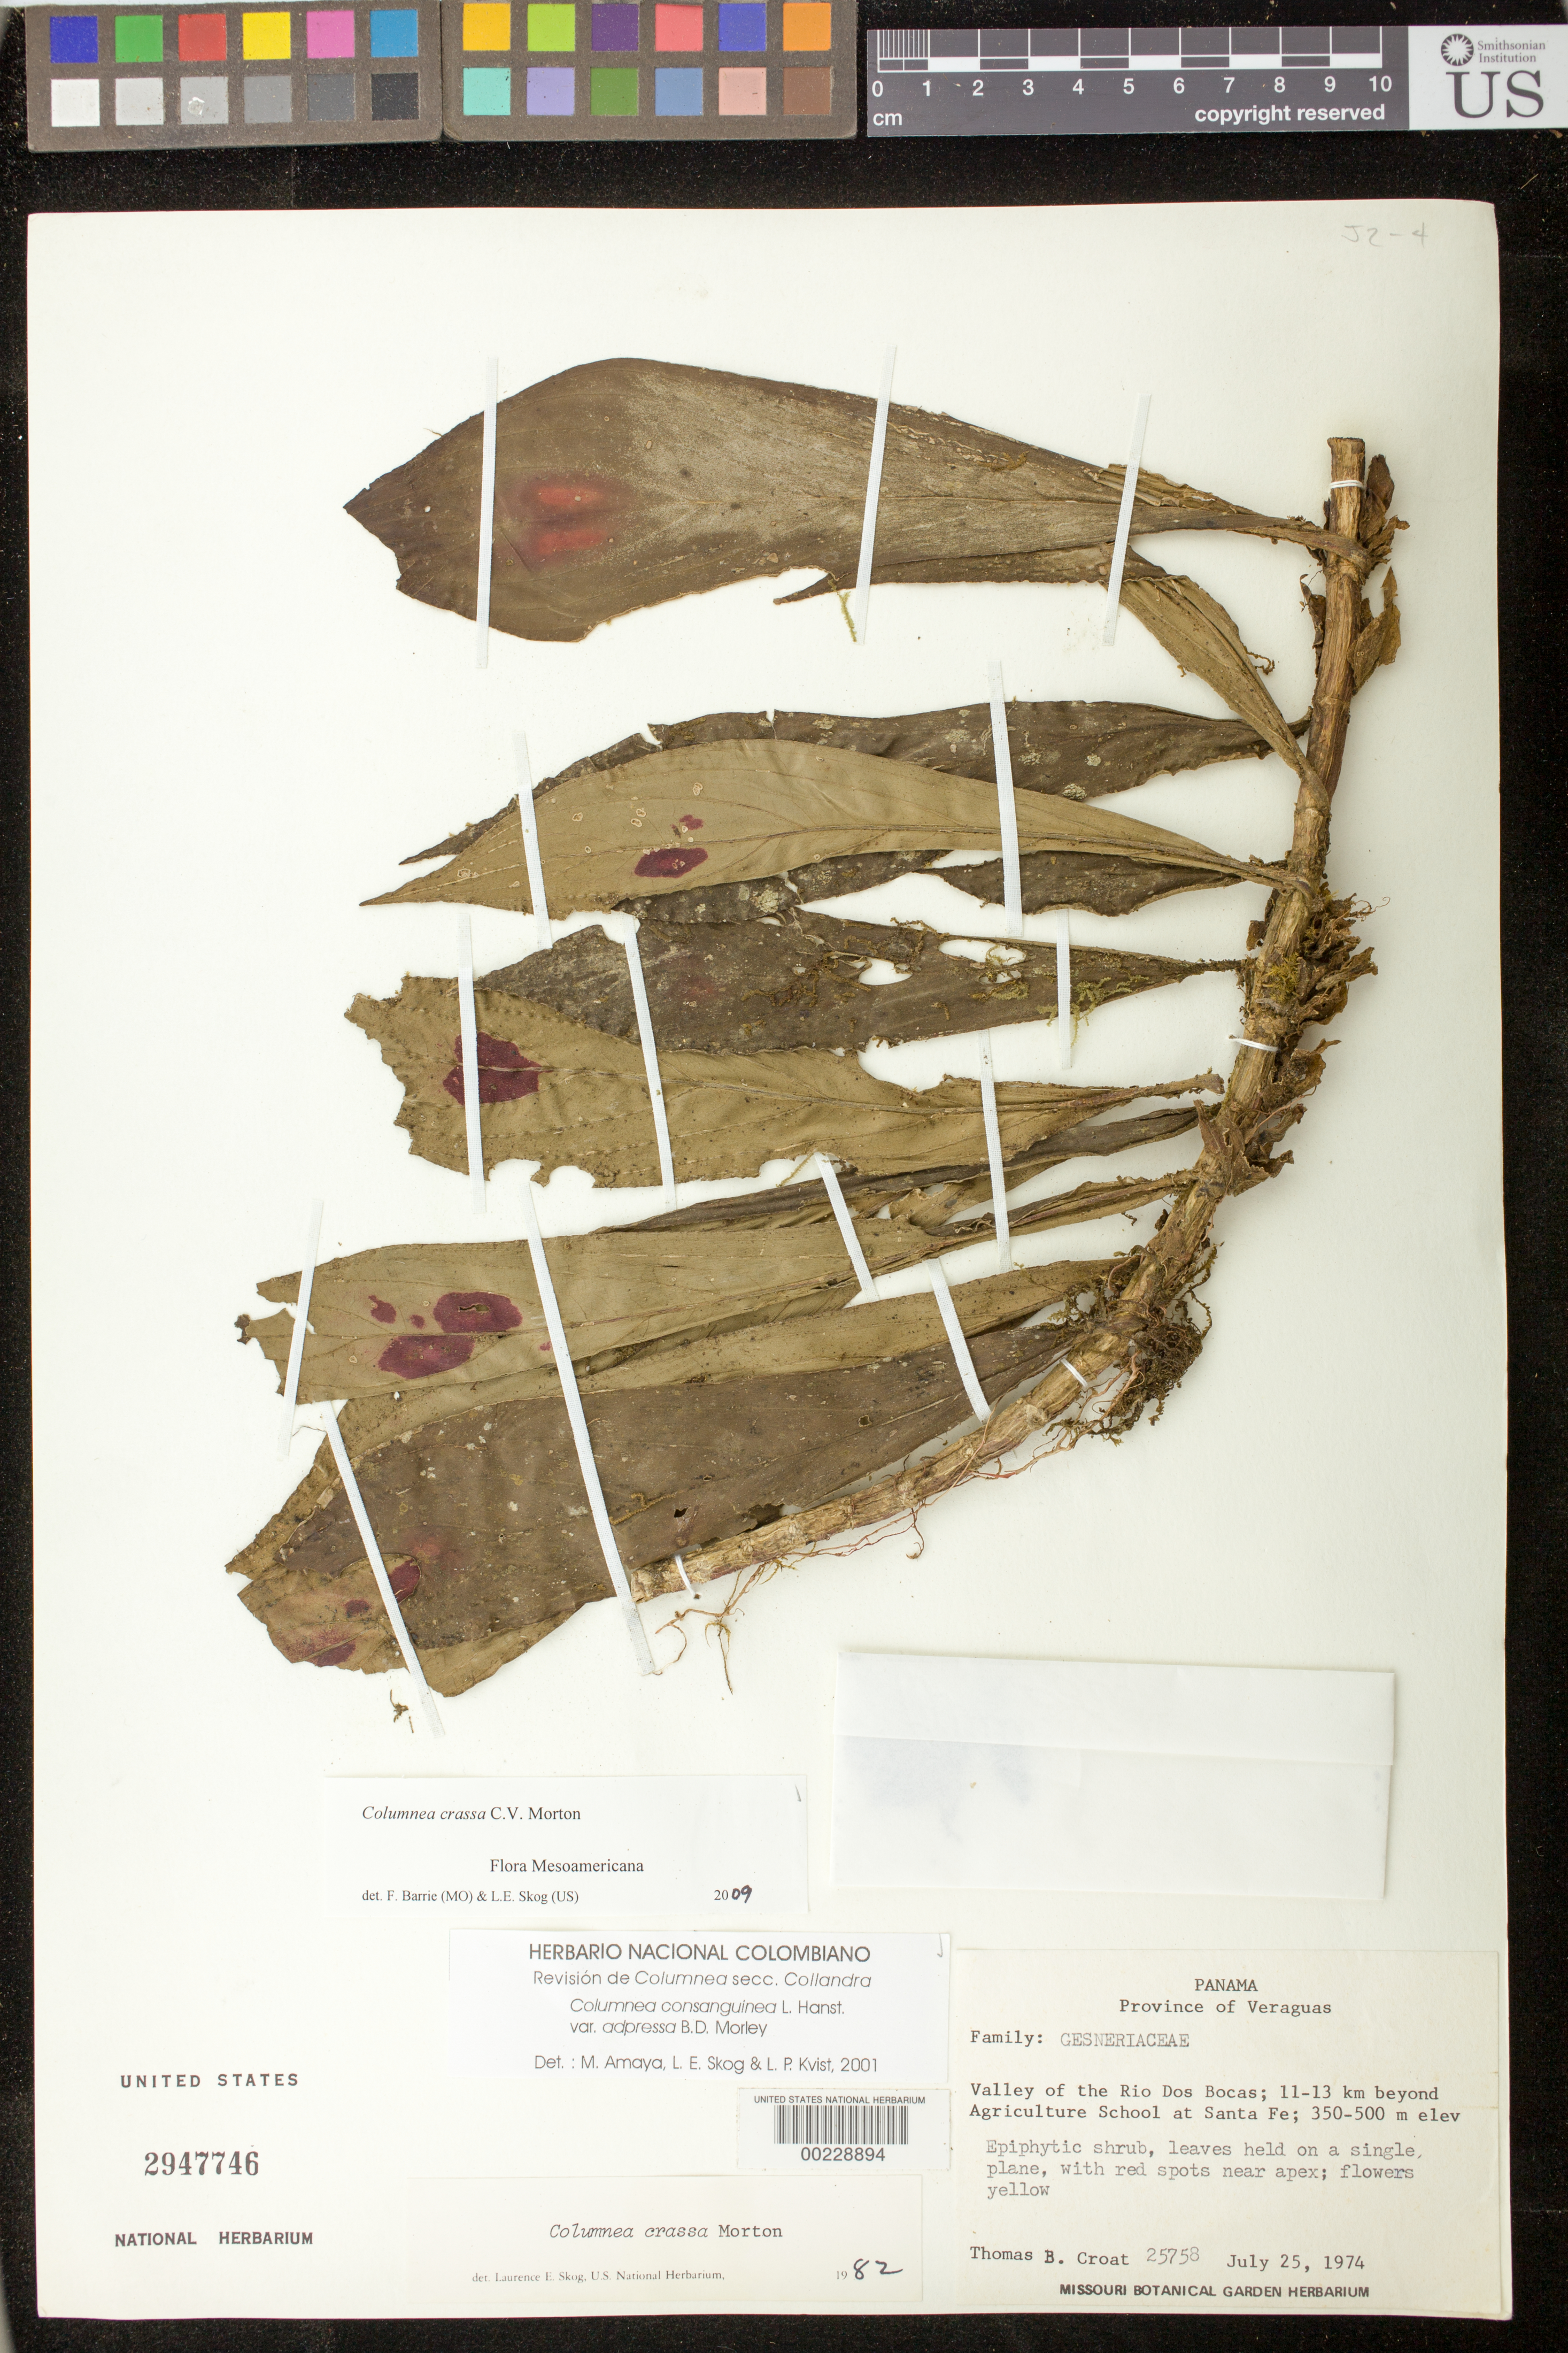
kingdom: Plantae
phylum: Tracheophyta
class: Magnoliopsida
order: Lamiales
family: Gesneriaceae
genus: Columnea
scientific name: Columnea crassa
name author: C.V. Morton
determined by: Barrie, F. R.; Skog, Laurence E.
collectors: T. B. Croat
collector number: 25758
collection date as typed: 25 Jul 1974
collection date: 1974-07-25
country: Panama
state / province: Veraguas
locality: Valley of the Rio dos Bocas; 11-13 km beyond Agriculture School at Santa Fe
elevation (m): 350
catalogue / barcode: US 2947746